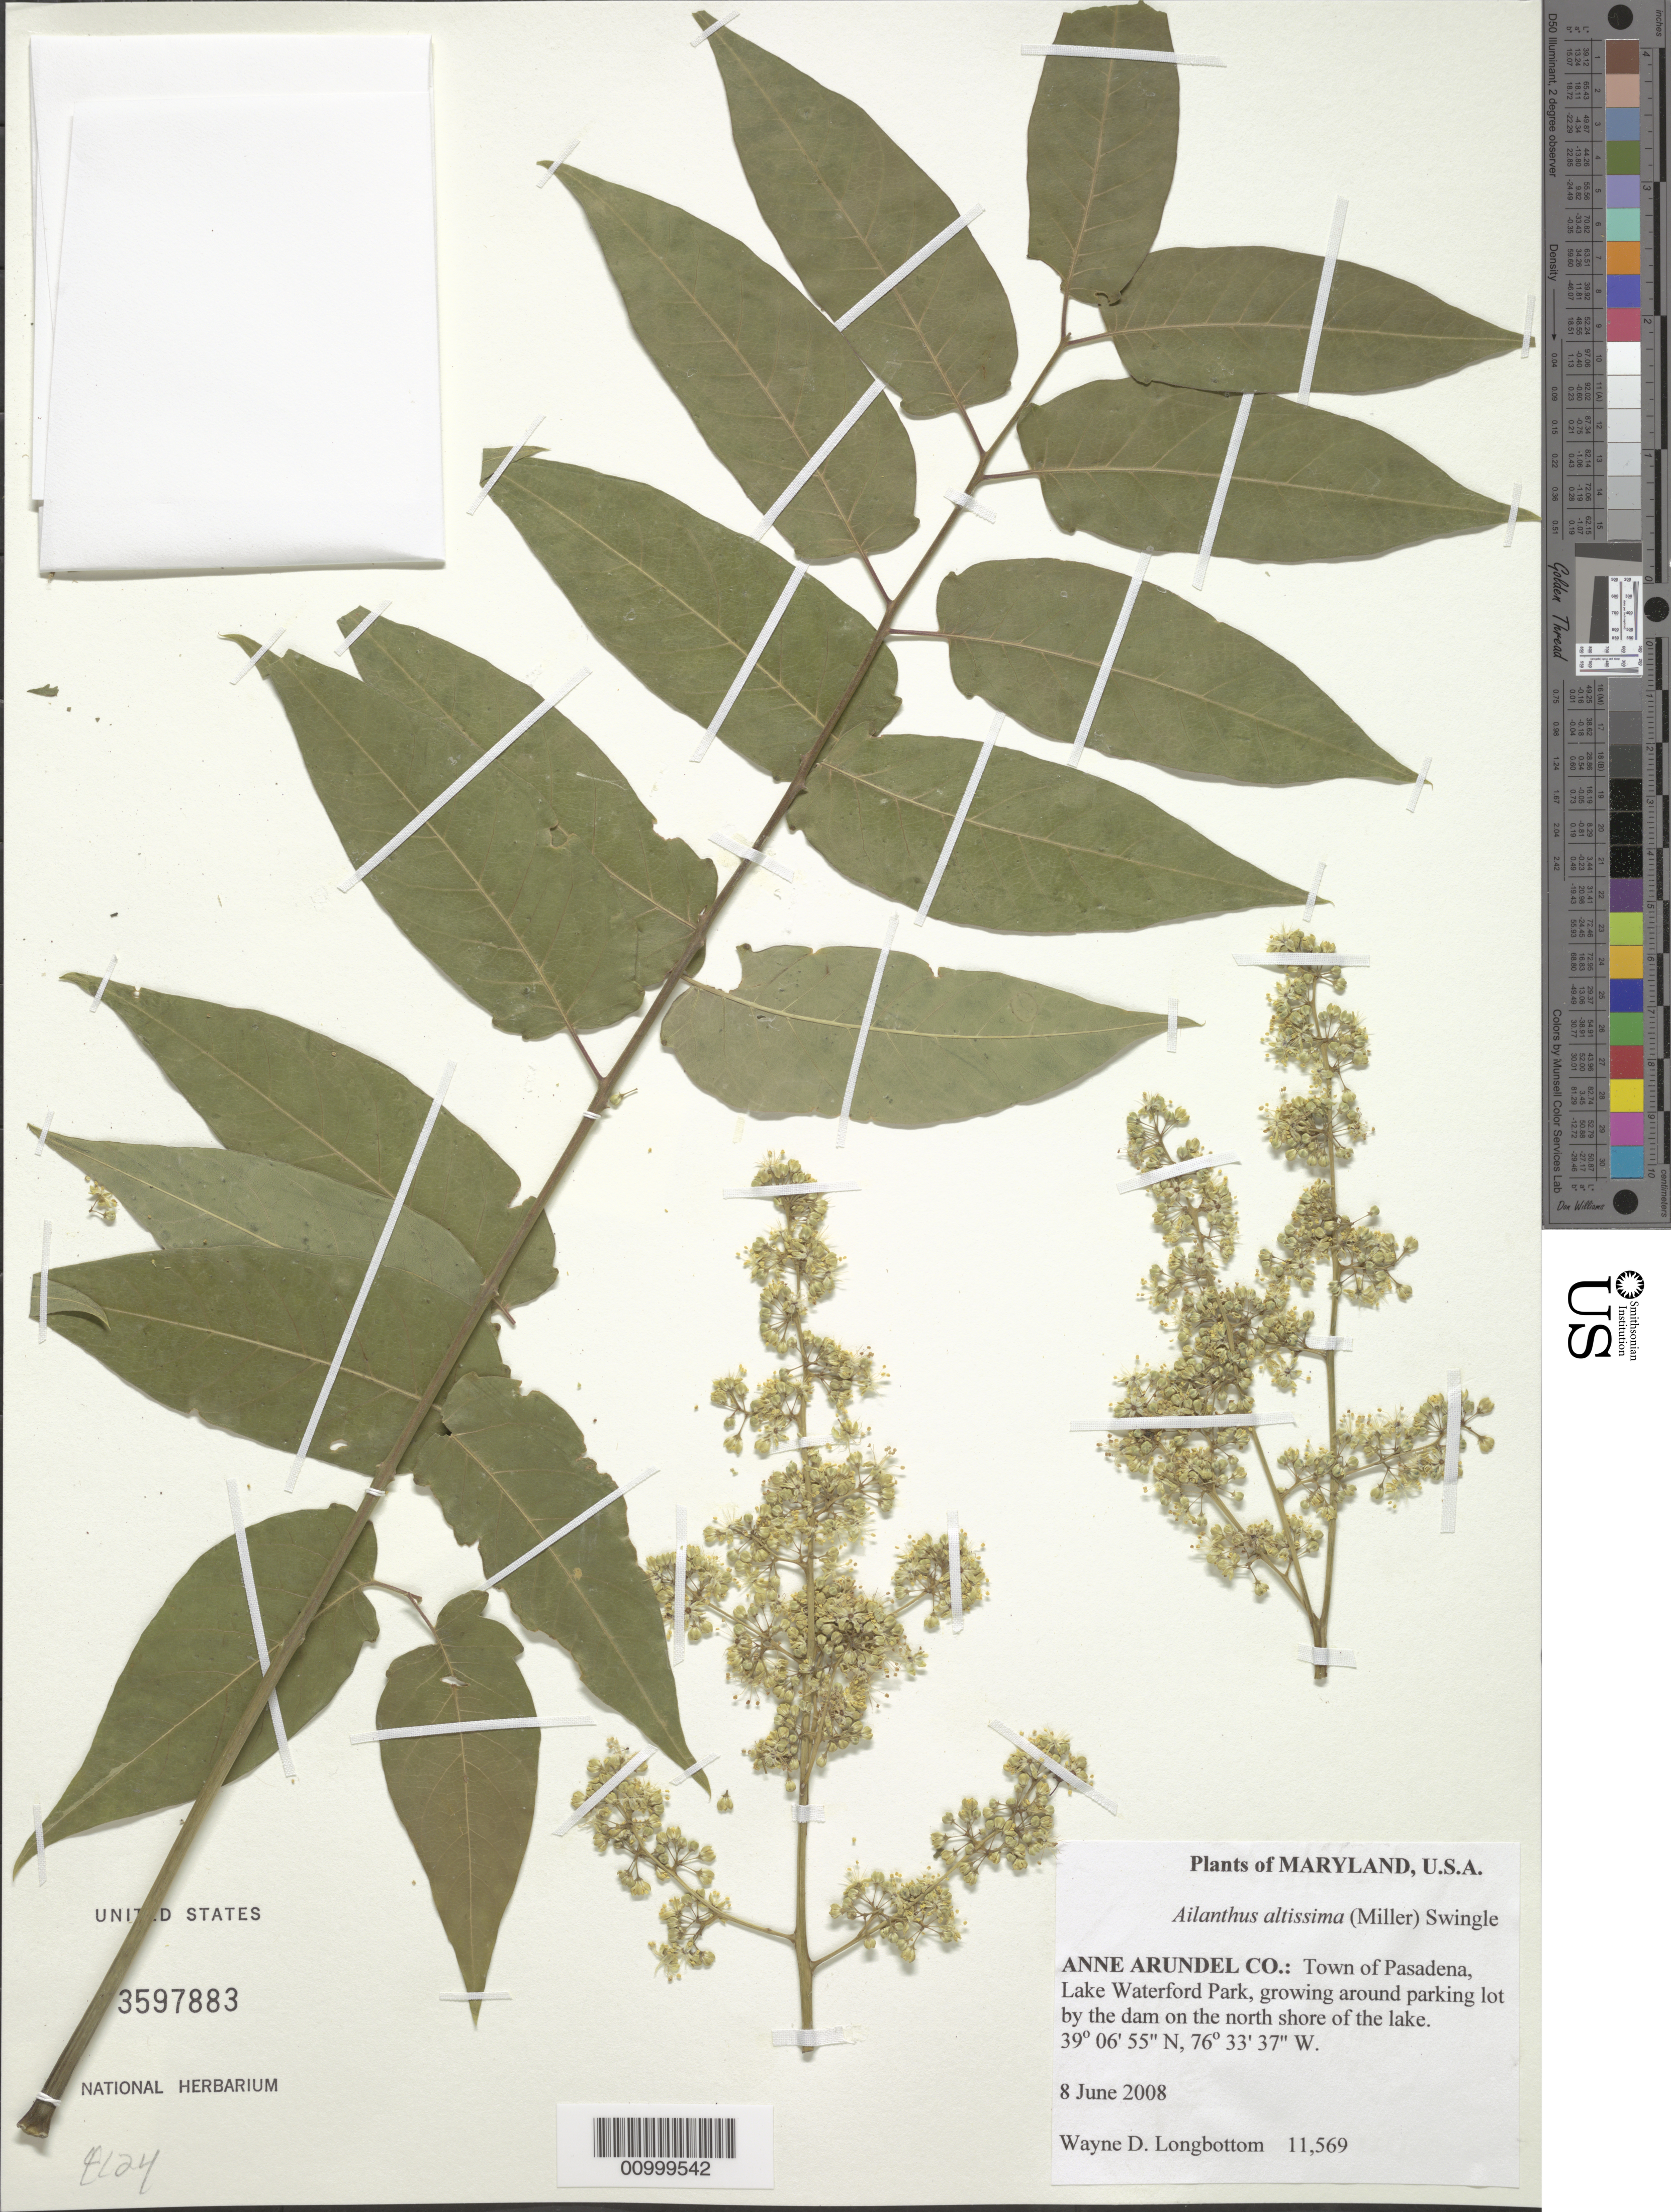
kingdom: Plantae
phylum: Tracheophyta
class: Magnoliopsida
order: Sapindales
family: Simaroubaceae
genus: Ailanthus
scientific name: Ailanthus altissima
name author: (Mill.) Swingle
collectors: W. D. Longbottom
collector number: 11569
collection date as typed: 8 June 2008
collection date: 2008-06-08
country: United States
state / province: Maryland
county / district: Anne Arundel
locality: Town of Pasadena, Lake Waterford Park, by dam at the north shore of the lake.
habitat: growing along the edge of the woods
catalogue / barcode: US 3597883